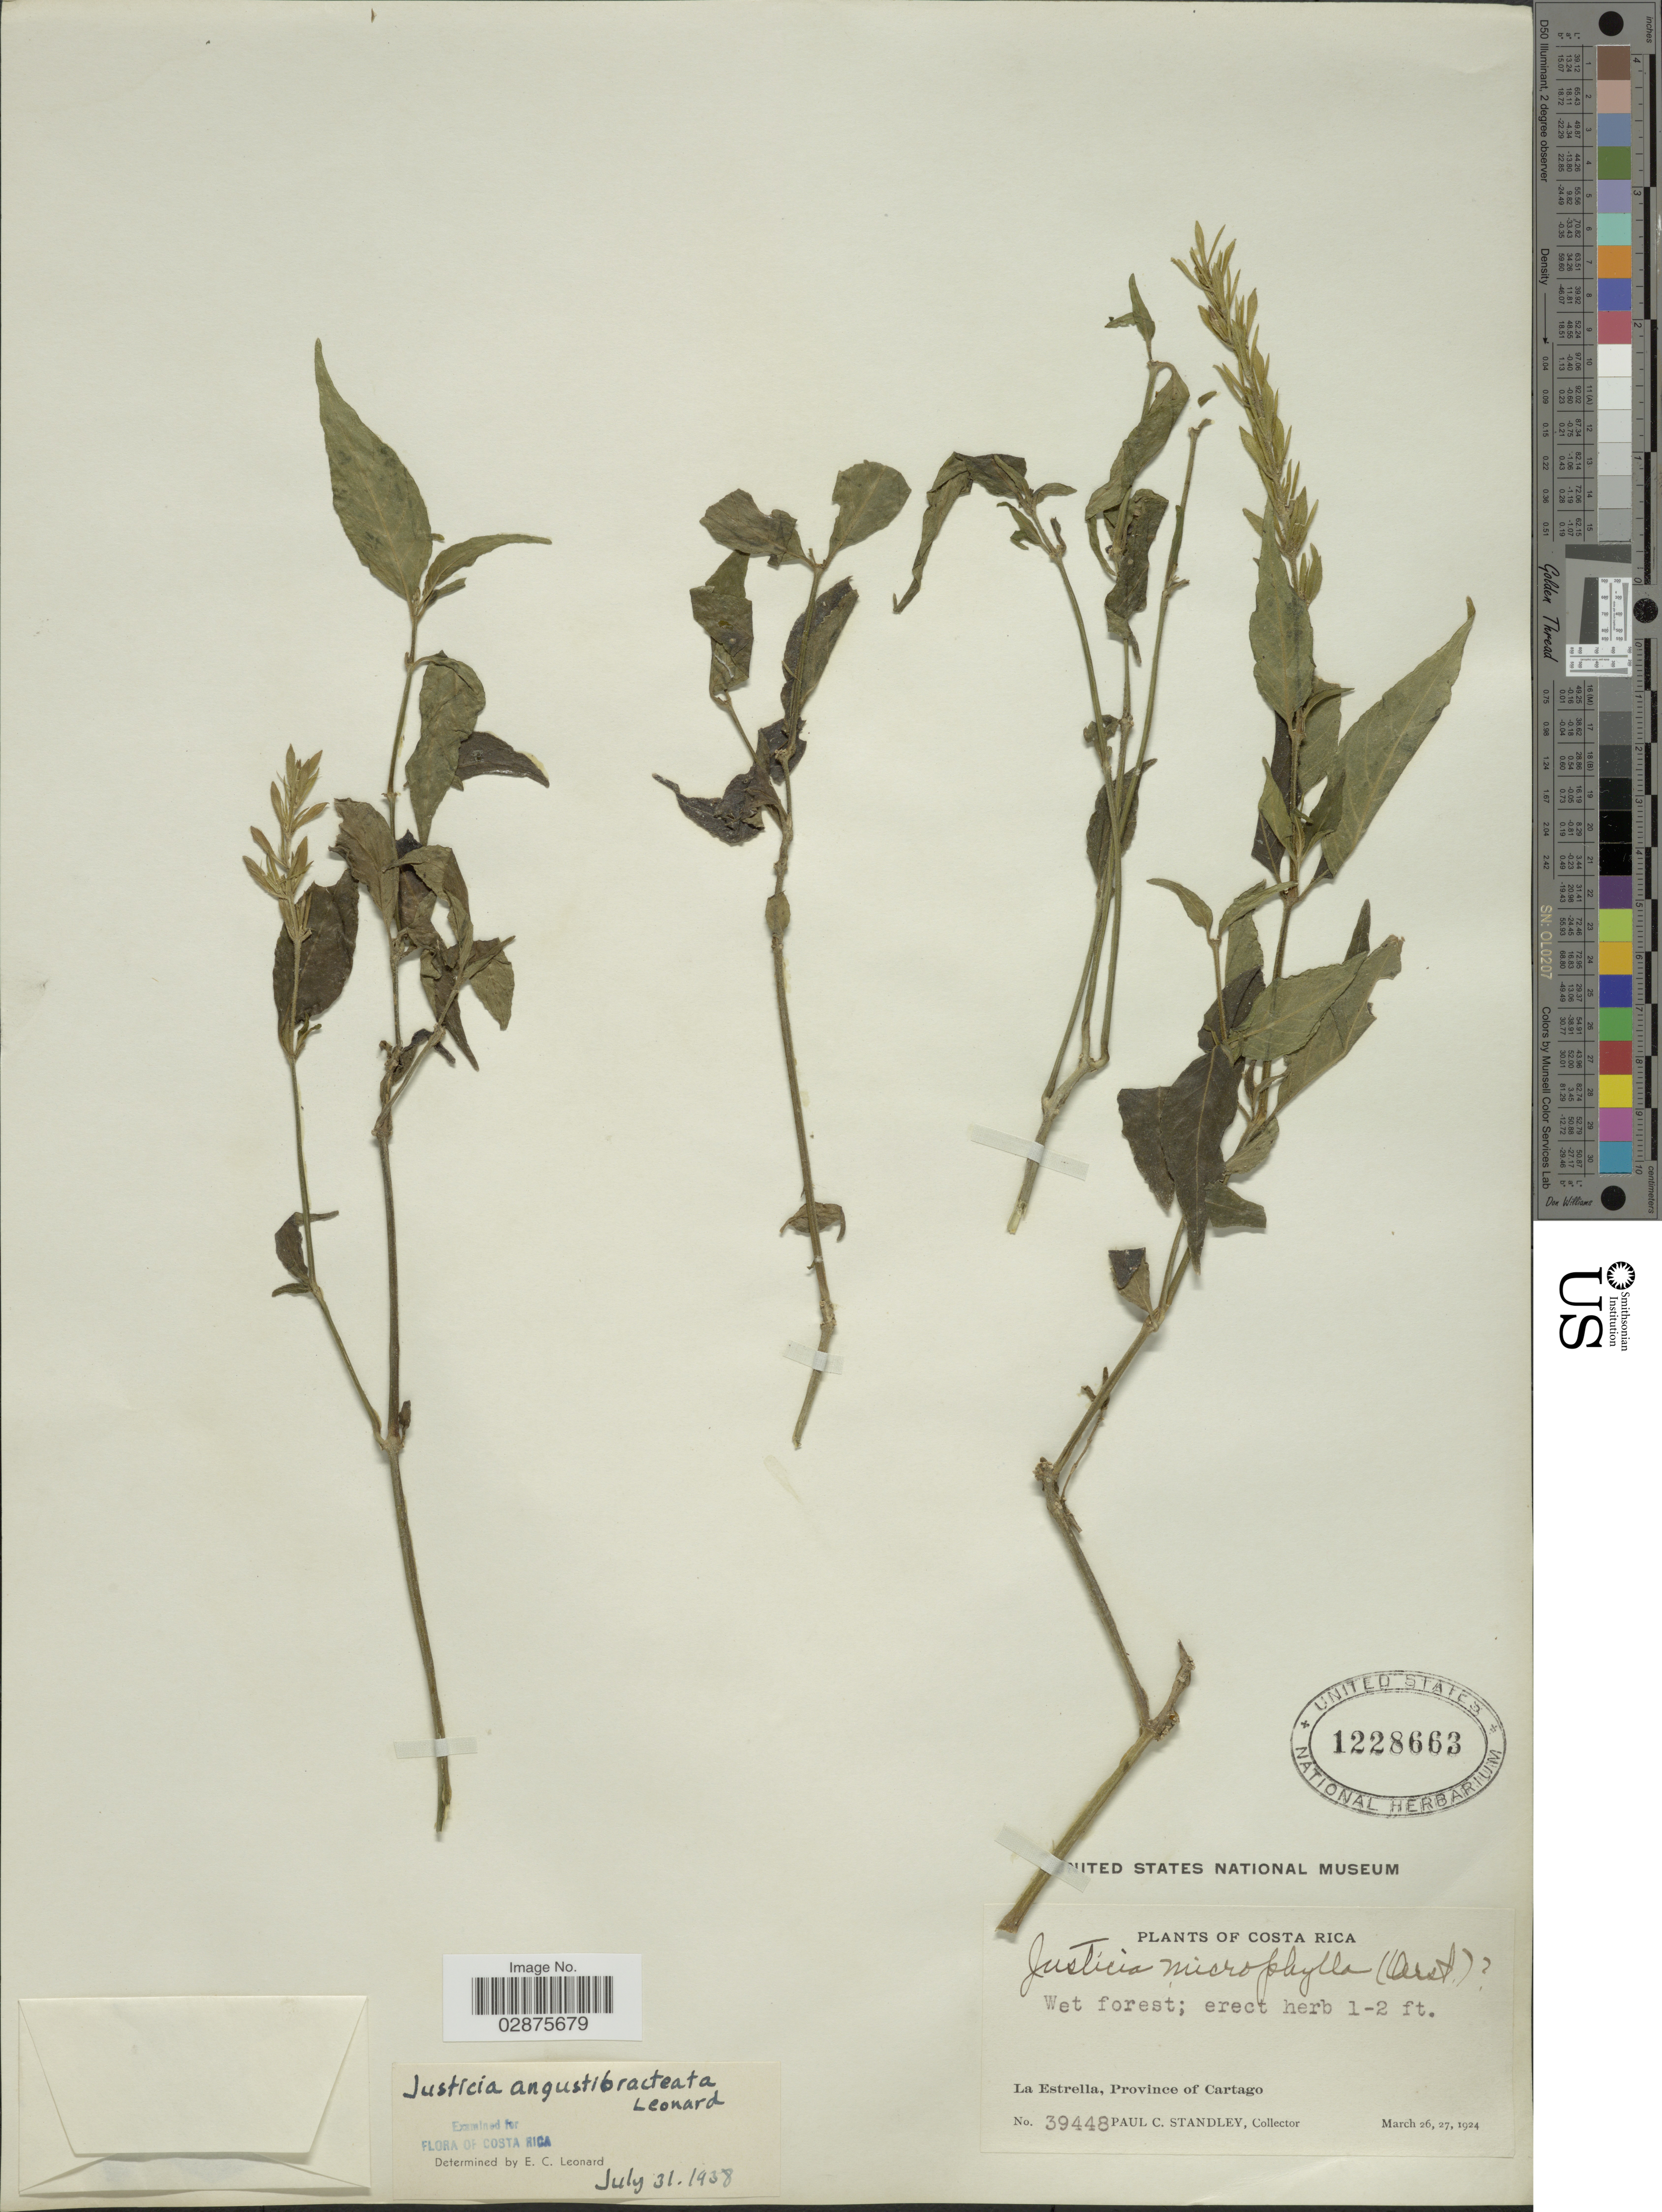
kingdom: Plantae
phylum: Tracheophyta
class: Magnoliopsida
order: Lamiales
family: Acanthaceae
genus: Justicia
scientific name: Justicia angustibracteata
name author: Leonard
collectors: P. C. Standley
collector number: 39448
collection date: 1924-03-26/1924-03-27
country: Costa Rica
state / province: Cartago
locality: La Estrella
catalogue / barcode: US 1228663